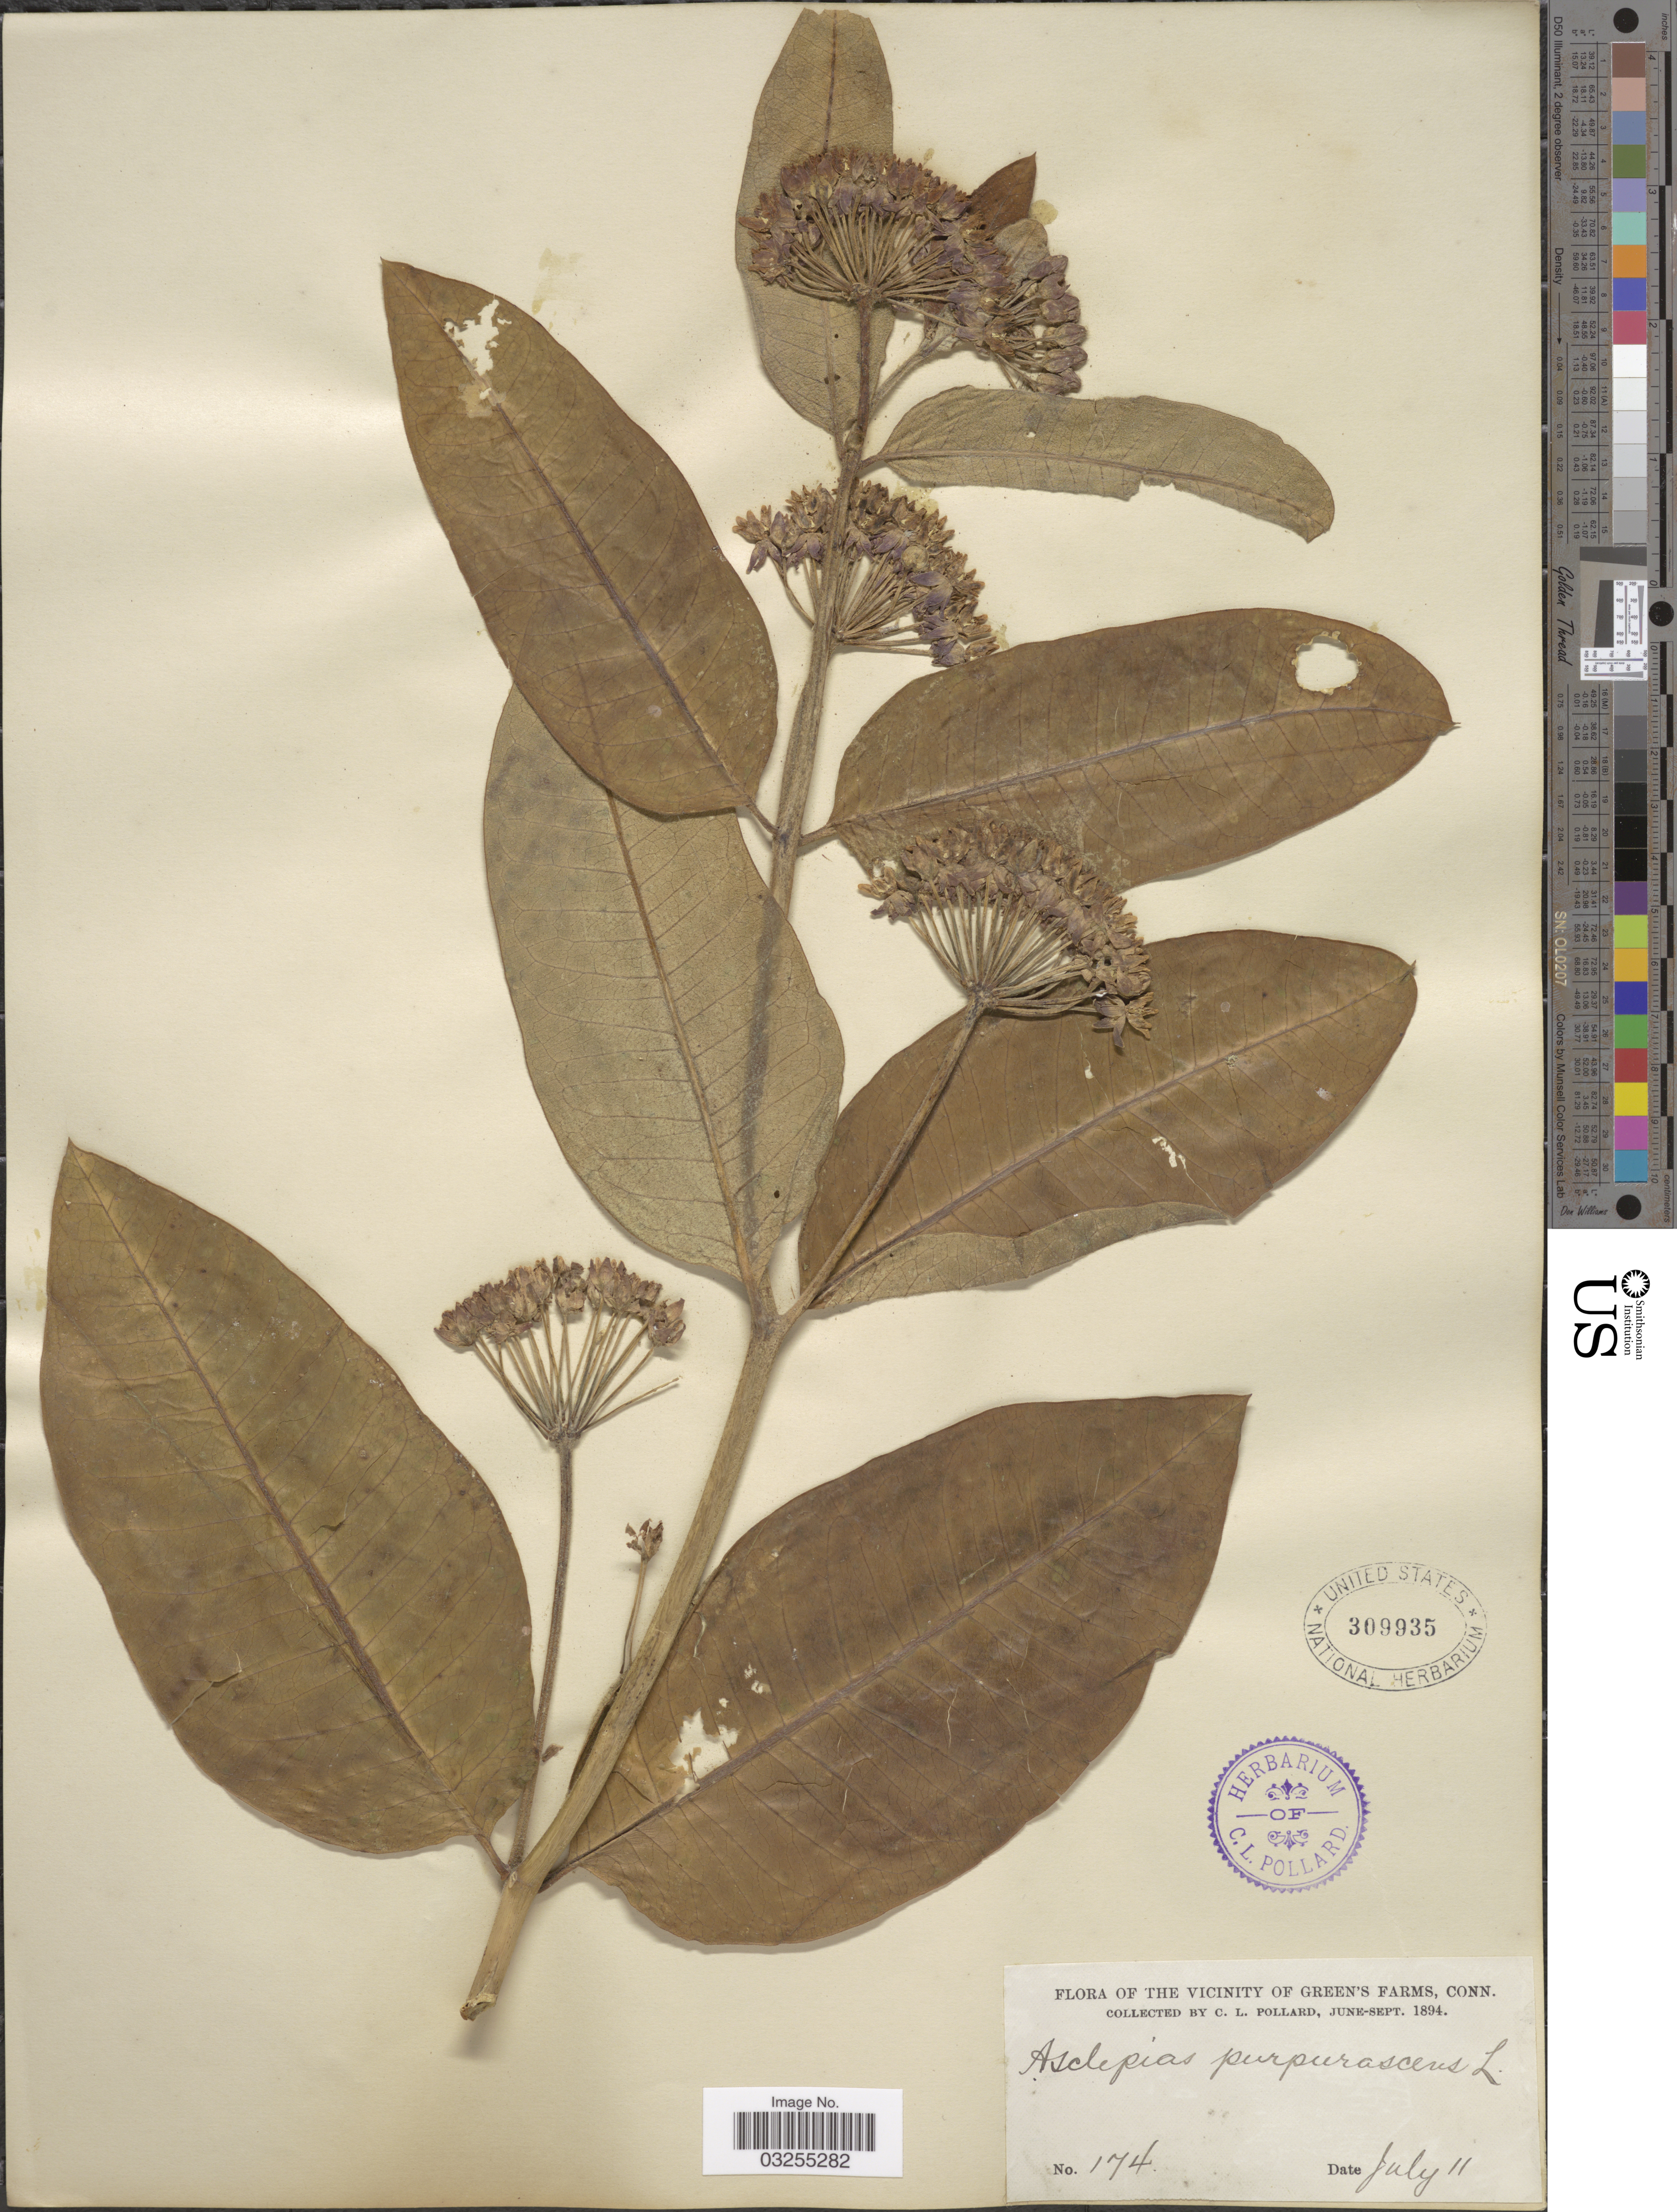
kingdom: Plantae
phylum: Tracheophyta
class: Magnoliopsida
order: Gentianales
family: Apocynaceae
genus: Asclepias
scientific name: Asclepias purpurascens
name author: L.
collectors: C. L. Pollard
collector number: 174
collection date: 1894-07-11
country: United States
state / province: Connecticut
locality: Vicinity of Green's Farms.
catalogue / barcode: US 309935